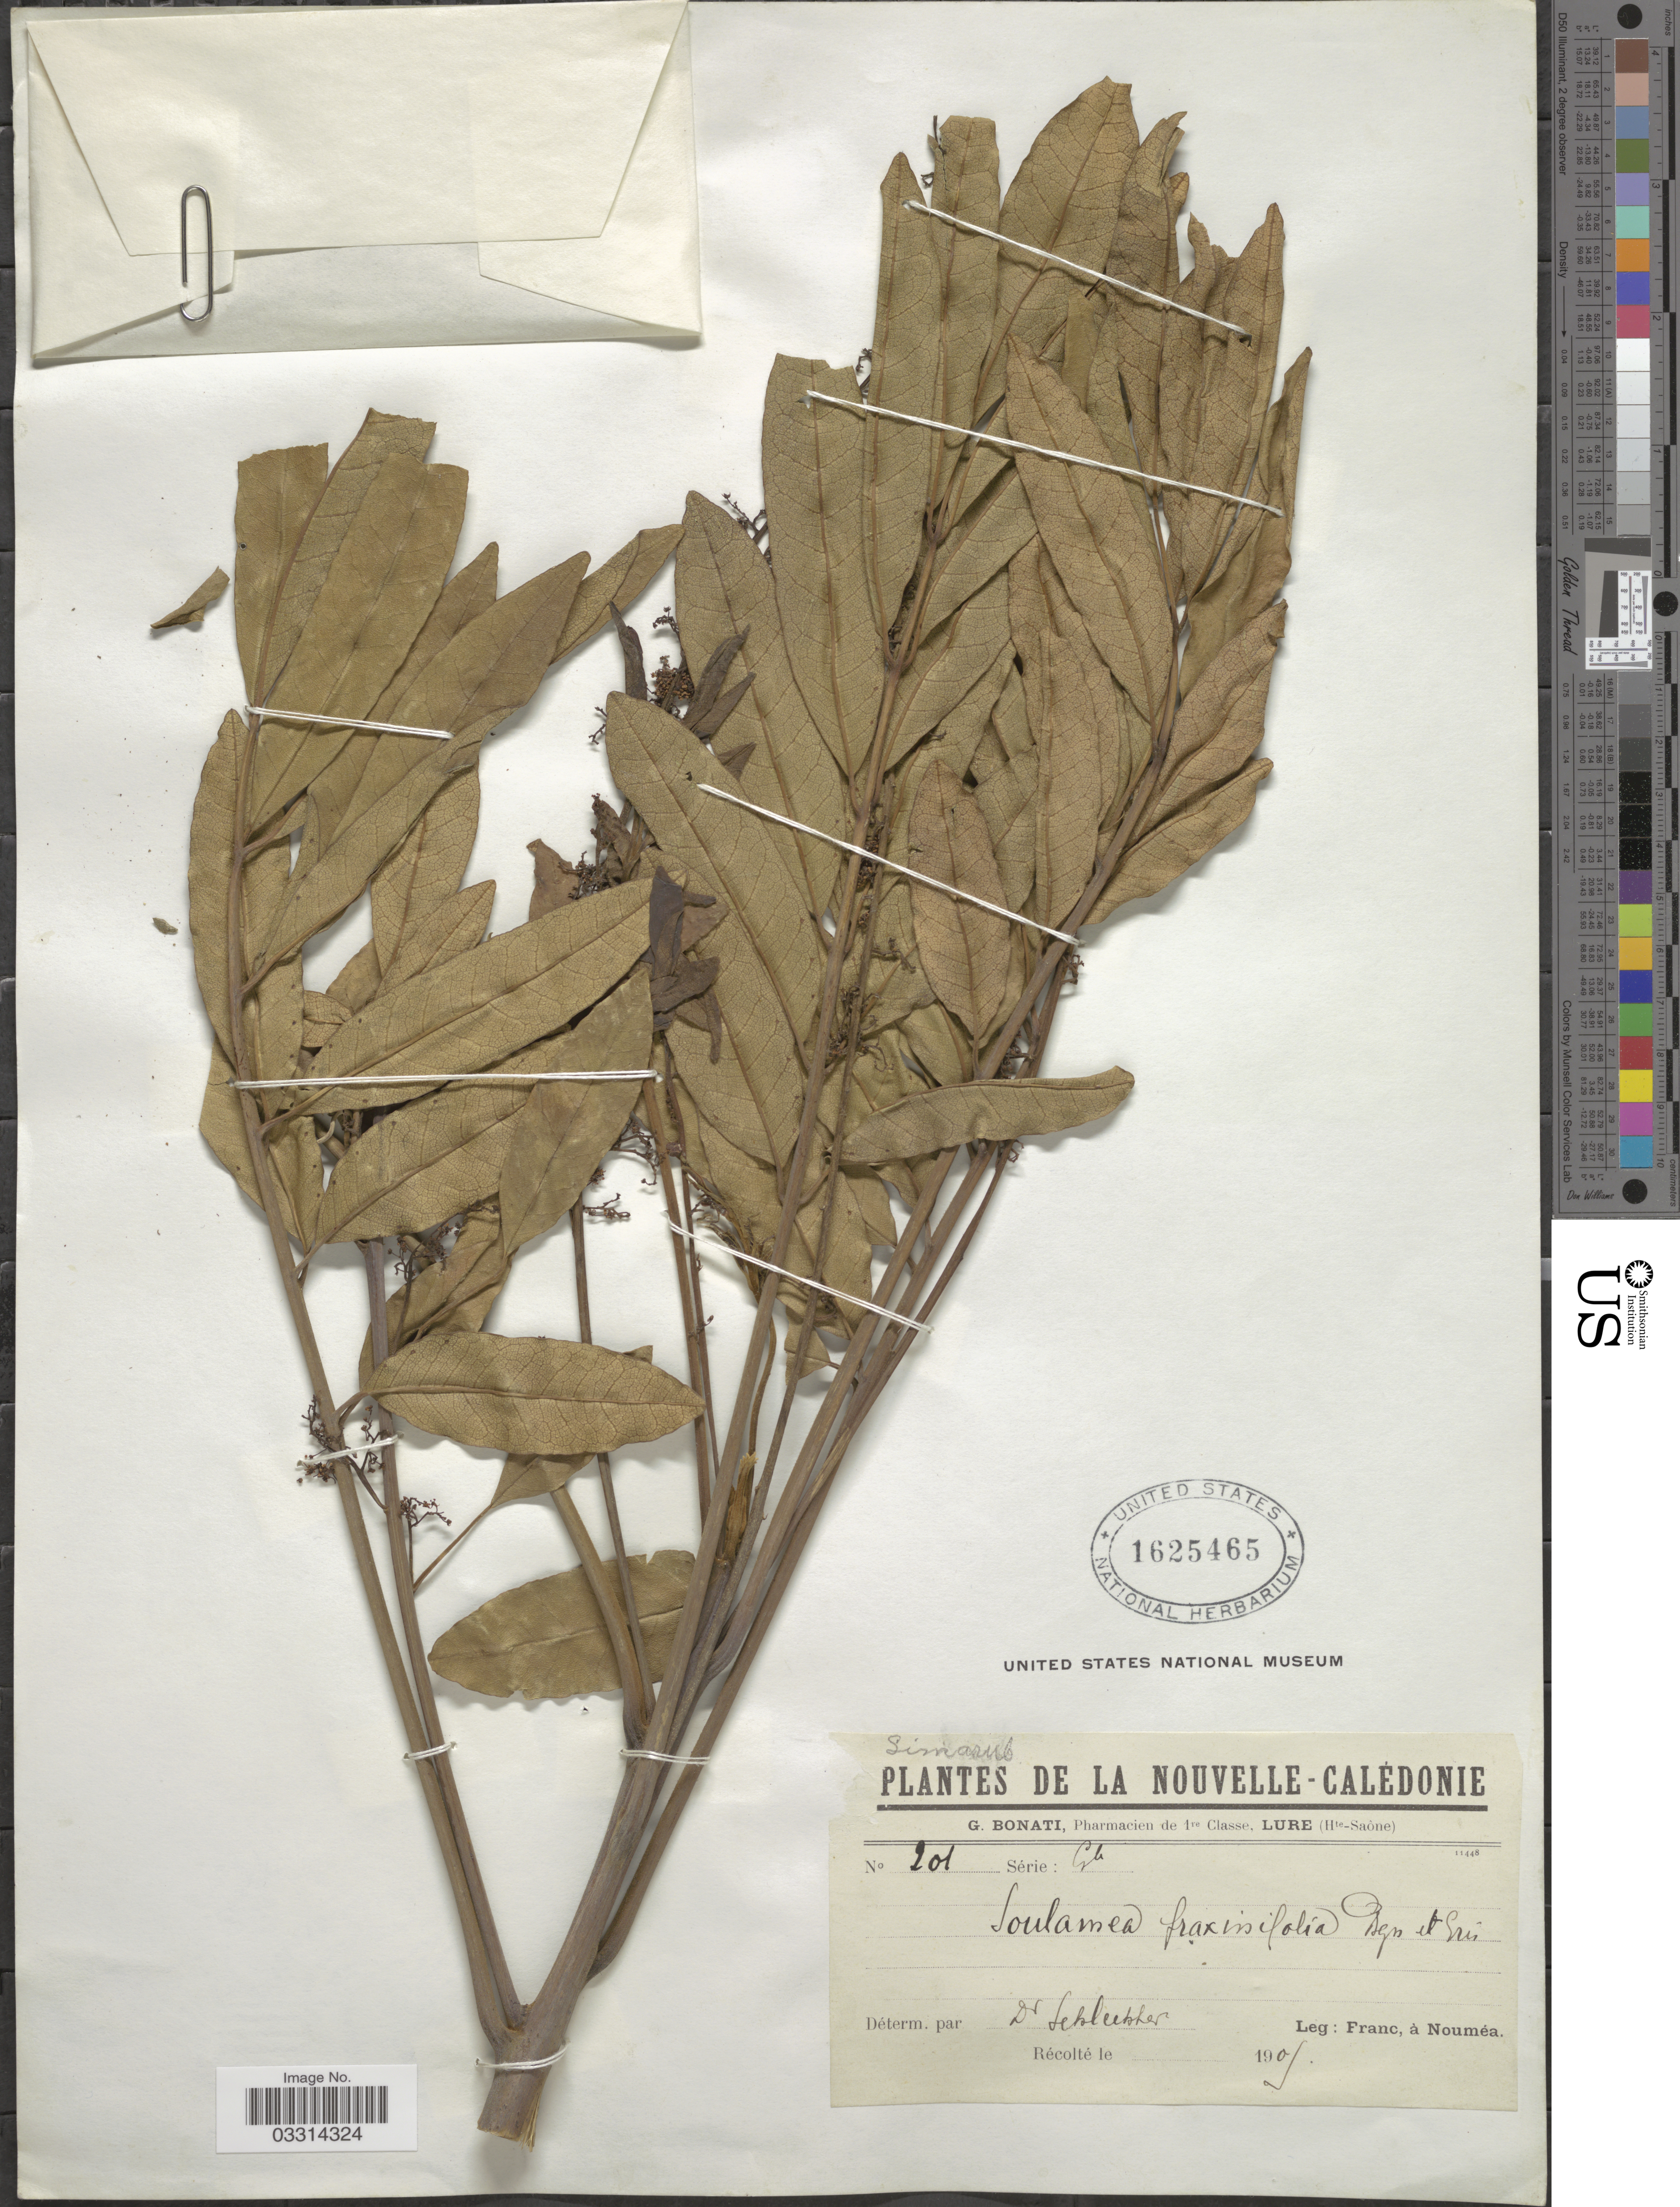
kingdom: Plantae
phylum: Tracheophyta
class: Magnoliopsida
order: Sapindales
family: Simaroubaceae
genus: Soulamea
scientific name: Soulamea fraxinifolia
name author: Brongn. & Gris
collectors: F. Noumea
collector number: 201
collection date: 1905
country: New Caledonia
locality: La Nouvelle-Calédonie.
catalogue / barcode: US 1625465